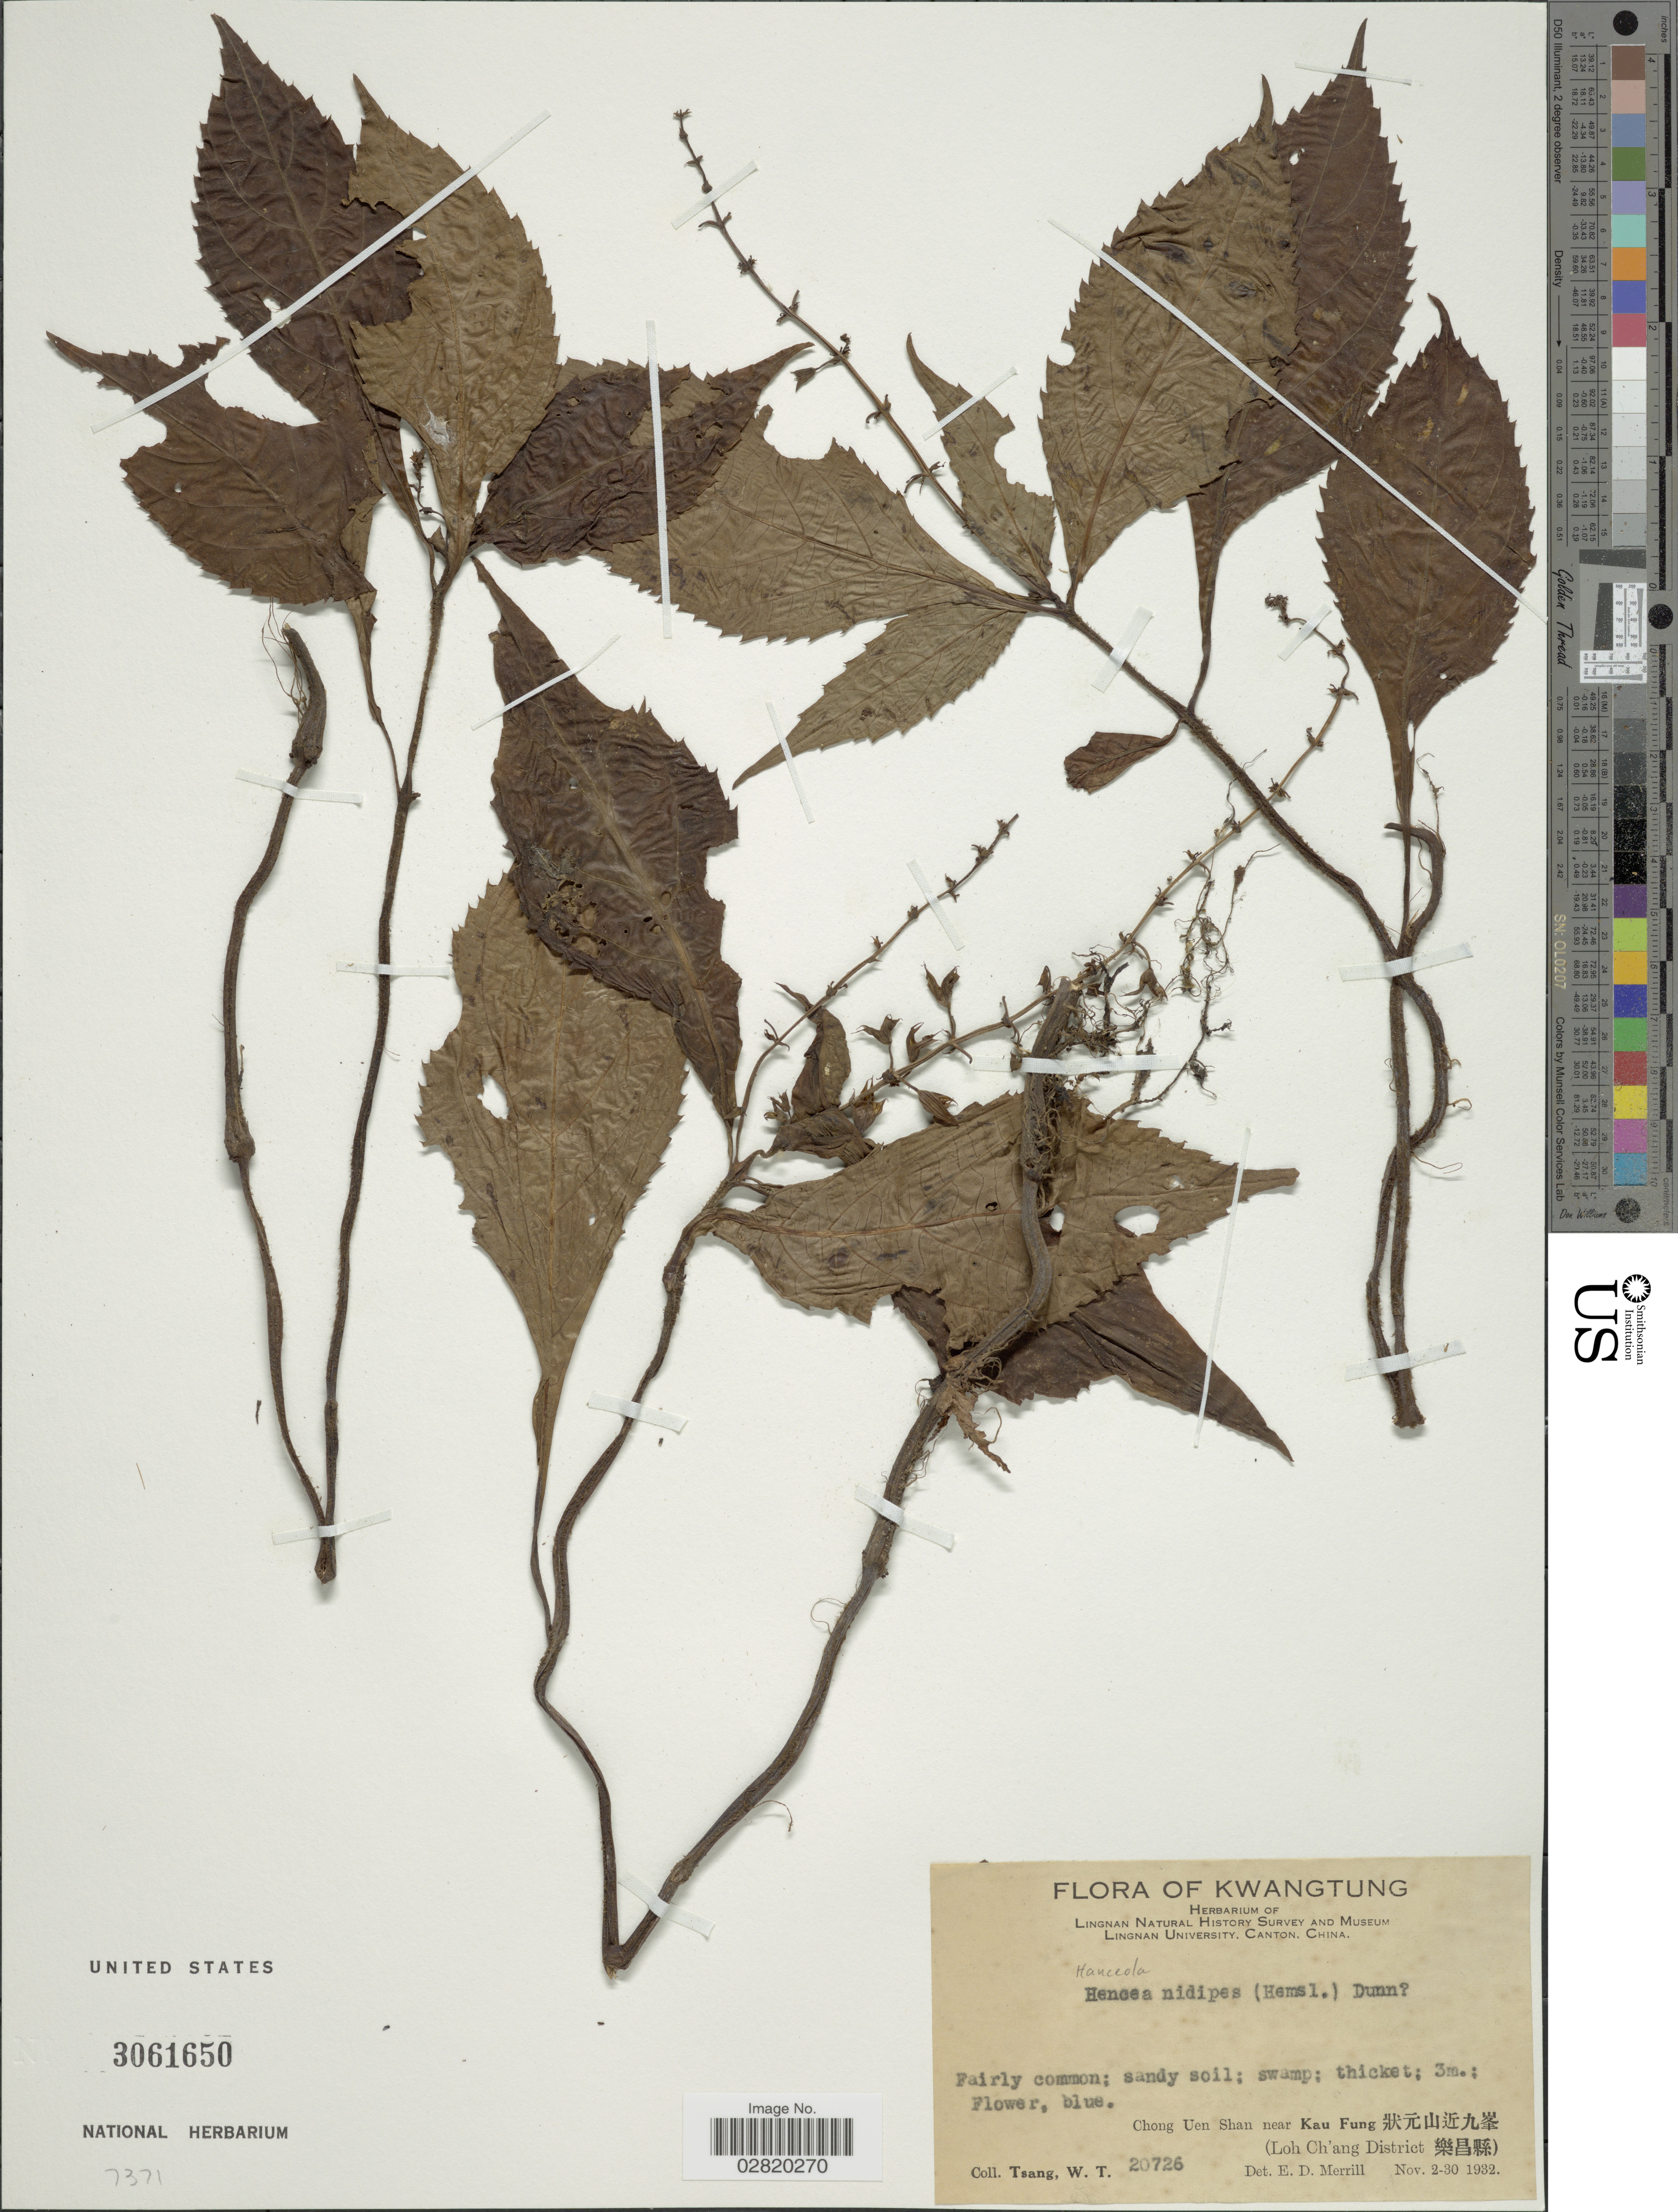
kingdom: Plantae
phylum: Tracheophyta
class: Magnoliopsida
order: Lamiales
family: Lamiaceae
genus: Siphocranion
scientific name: Siphocranion nudipes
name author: (Hemsl.) Kudô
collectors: W. T. Tsang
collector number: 20726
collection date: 1932-11-02/1932-11-30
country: China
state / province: Guangdong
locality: Kwangtung. Chong Uen Shan near Kau Fung. (Loh Ch'ang District).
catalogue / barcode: US 3061650